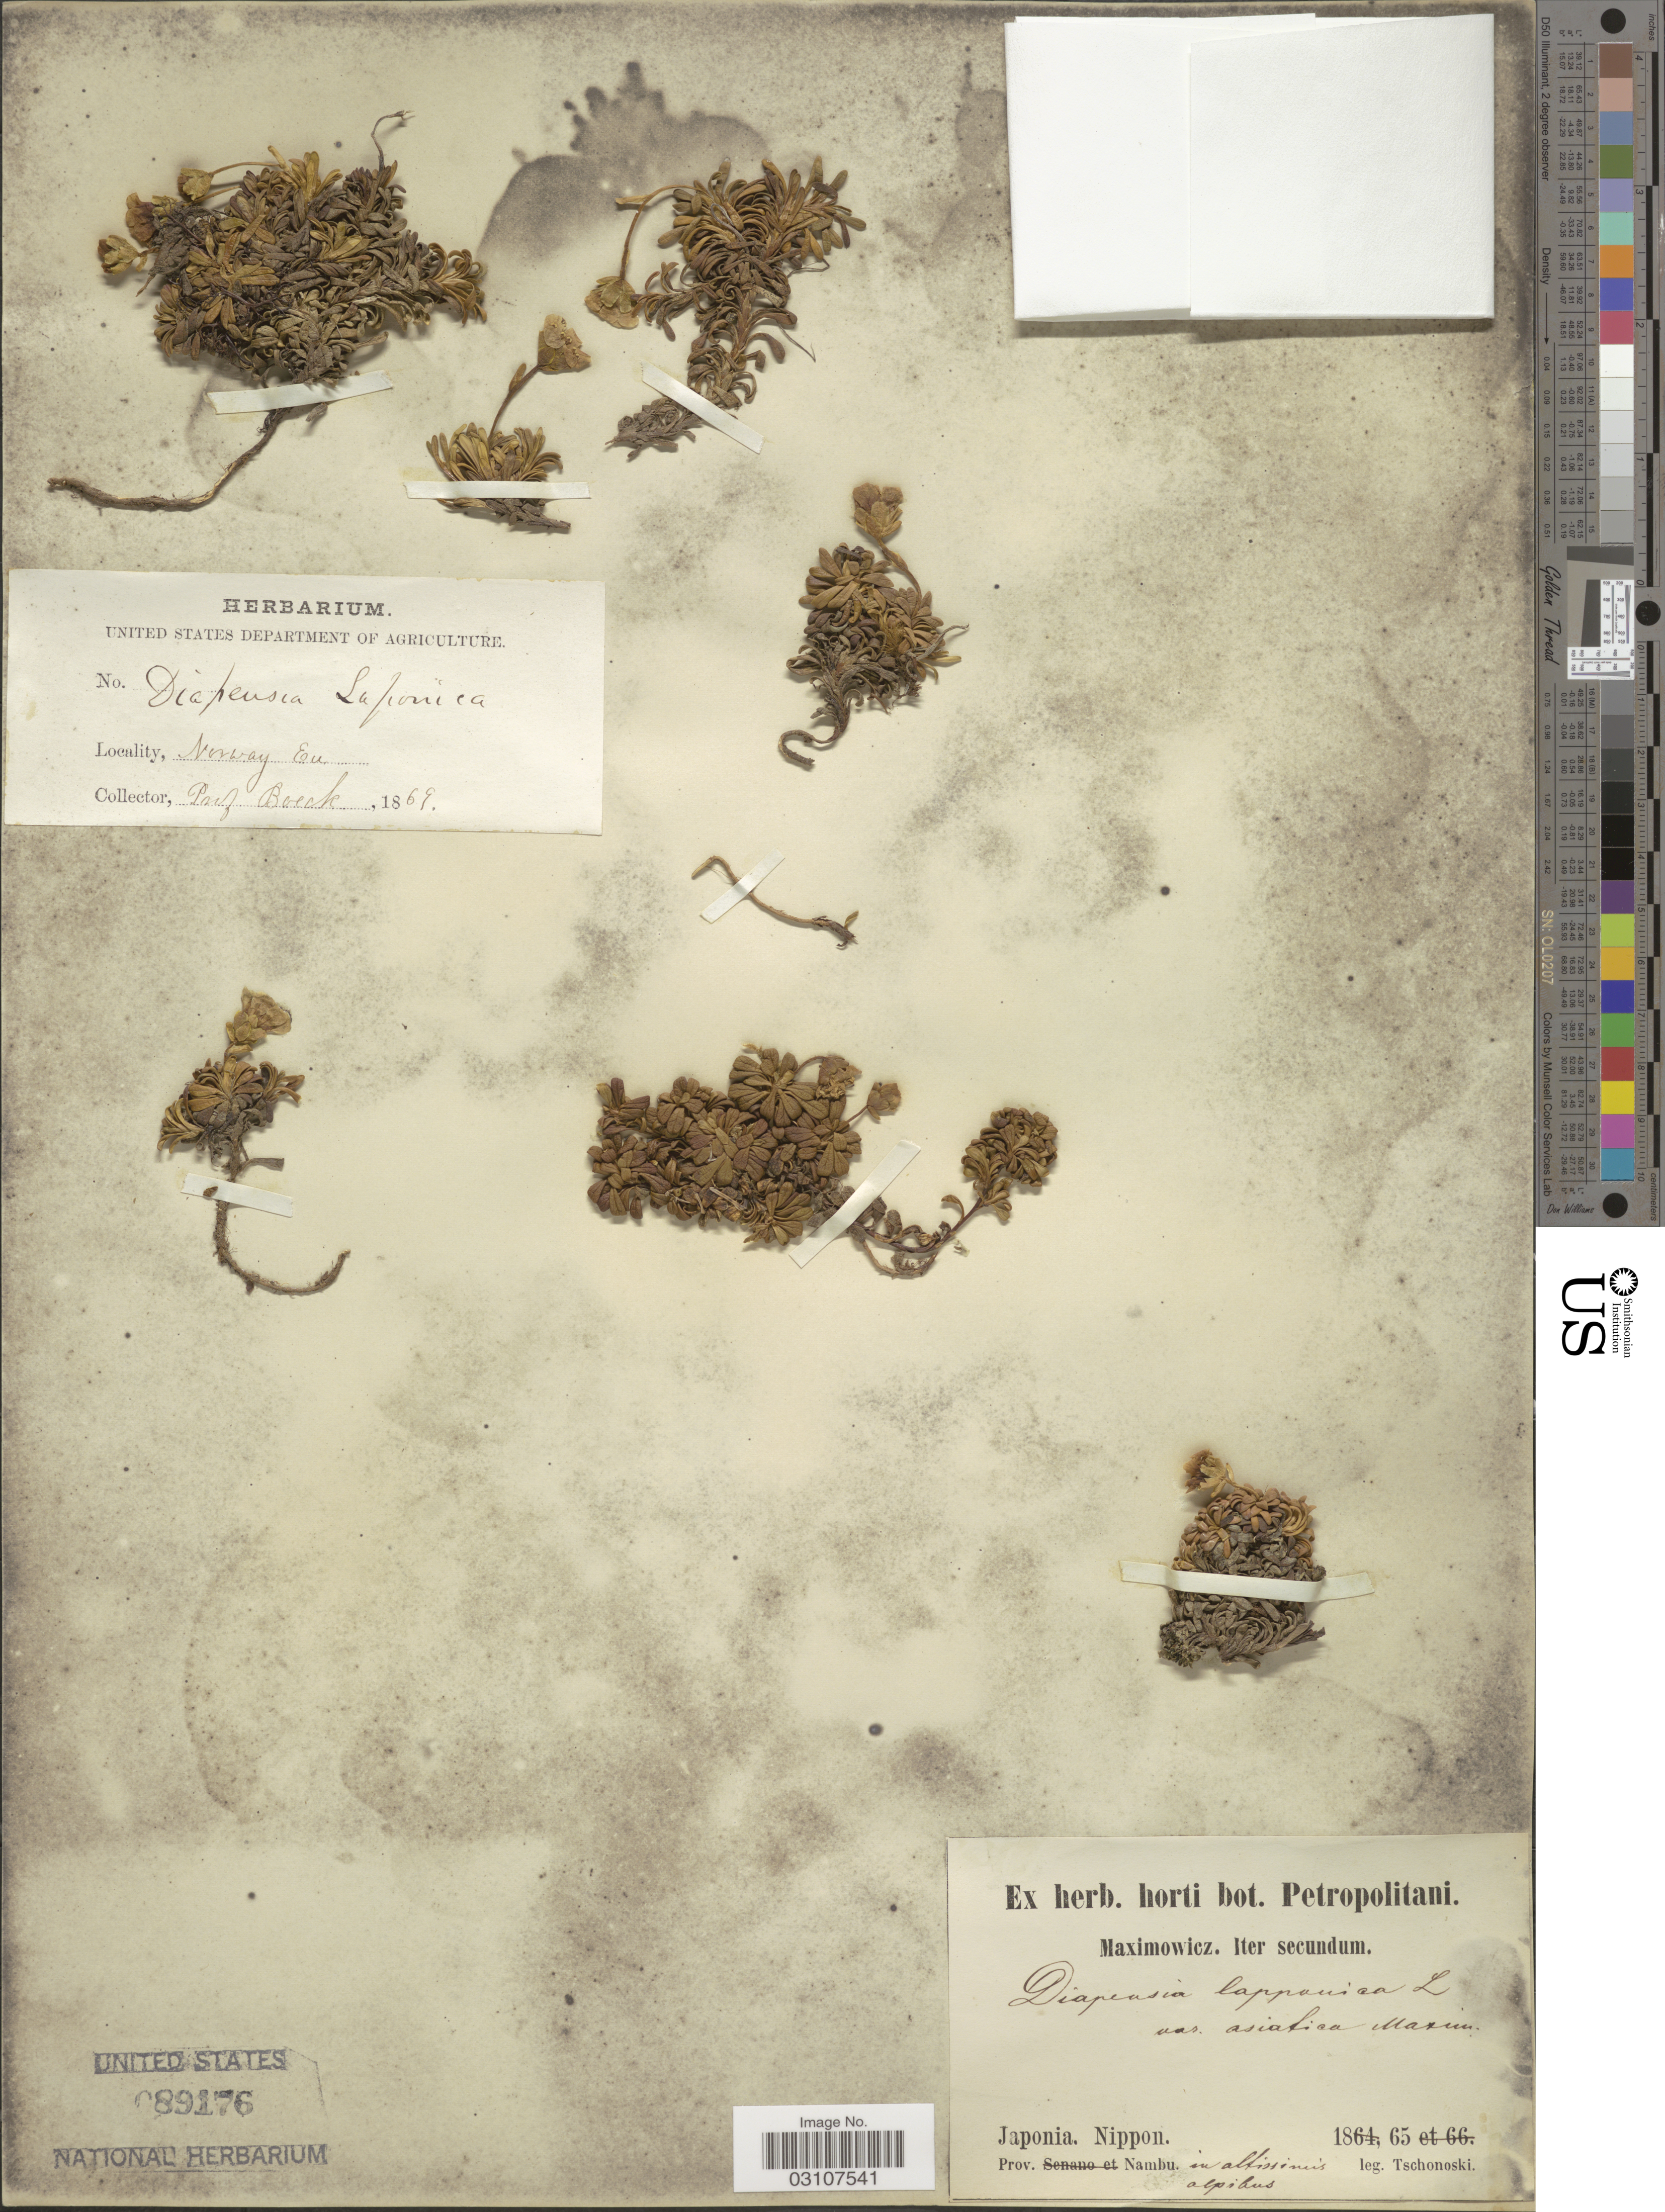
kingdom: Plantae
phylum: Tracheophyta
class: Magnoliopsida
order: Ericales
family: Diapensiaceae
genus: Diapensia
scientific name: Diapensia lapponica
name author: L.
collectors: -. Tschonoski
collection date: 1865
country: Japan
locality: Nippon. Prov. Nambu.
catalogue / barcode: US 89176-2